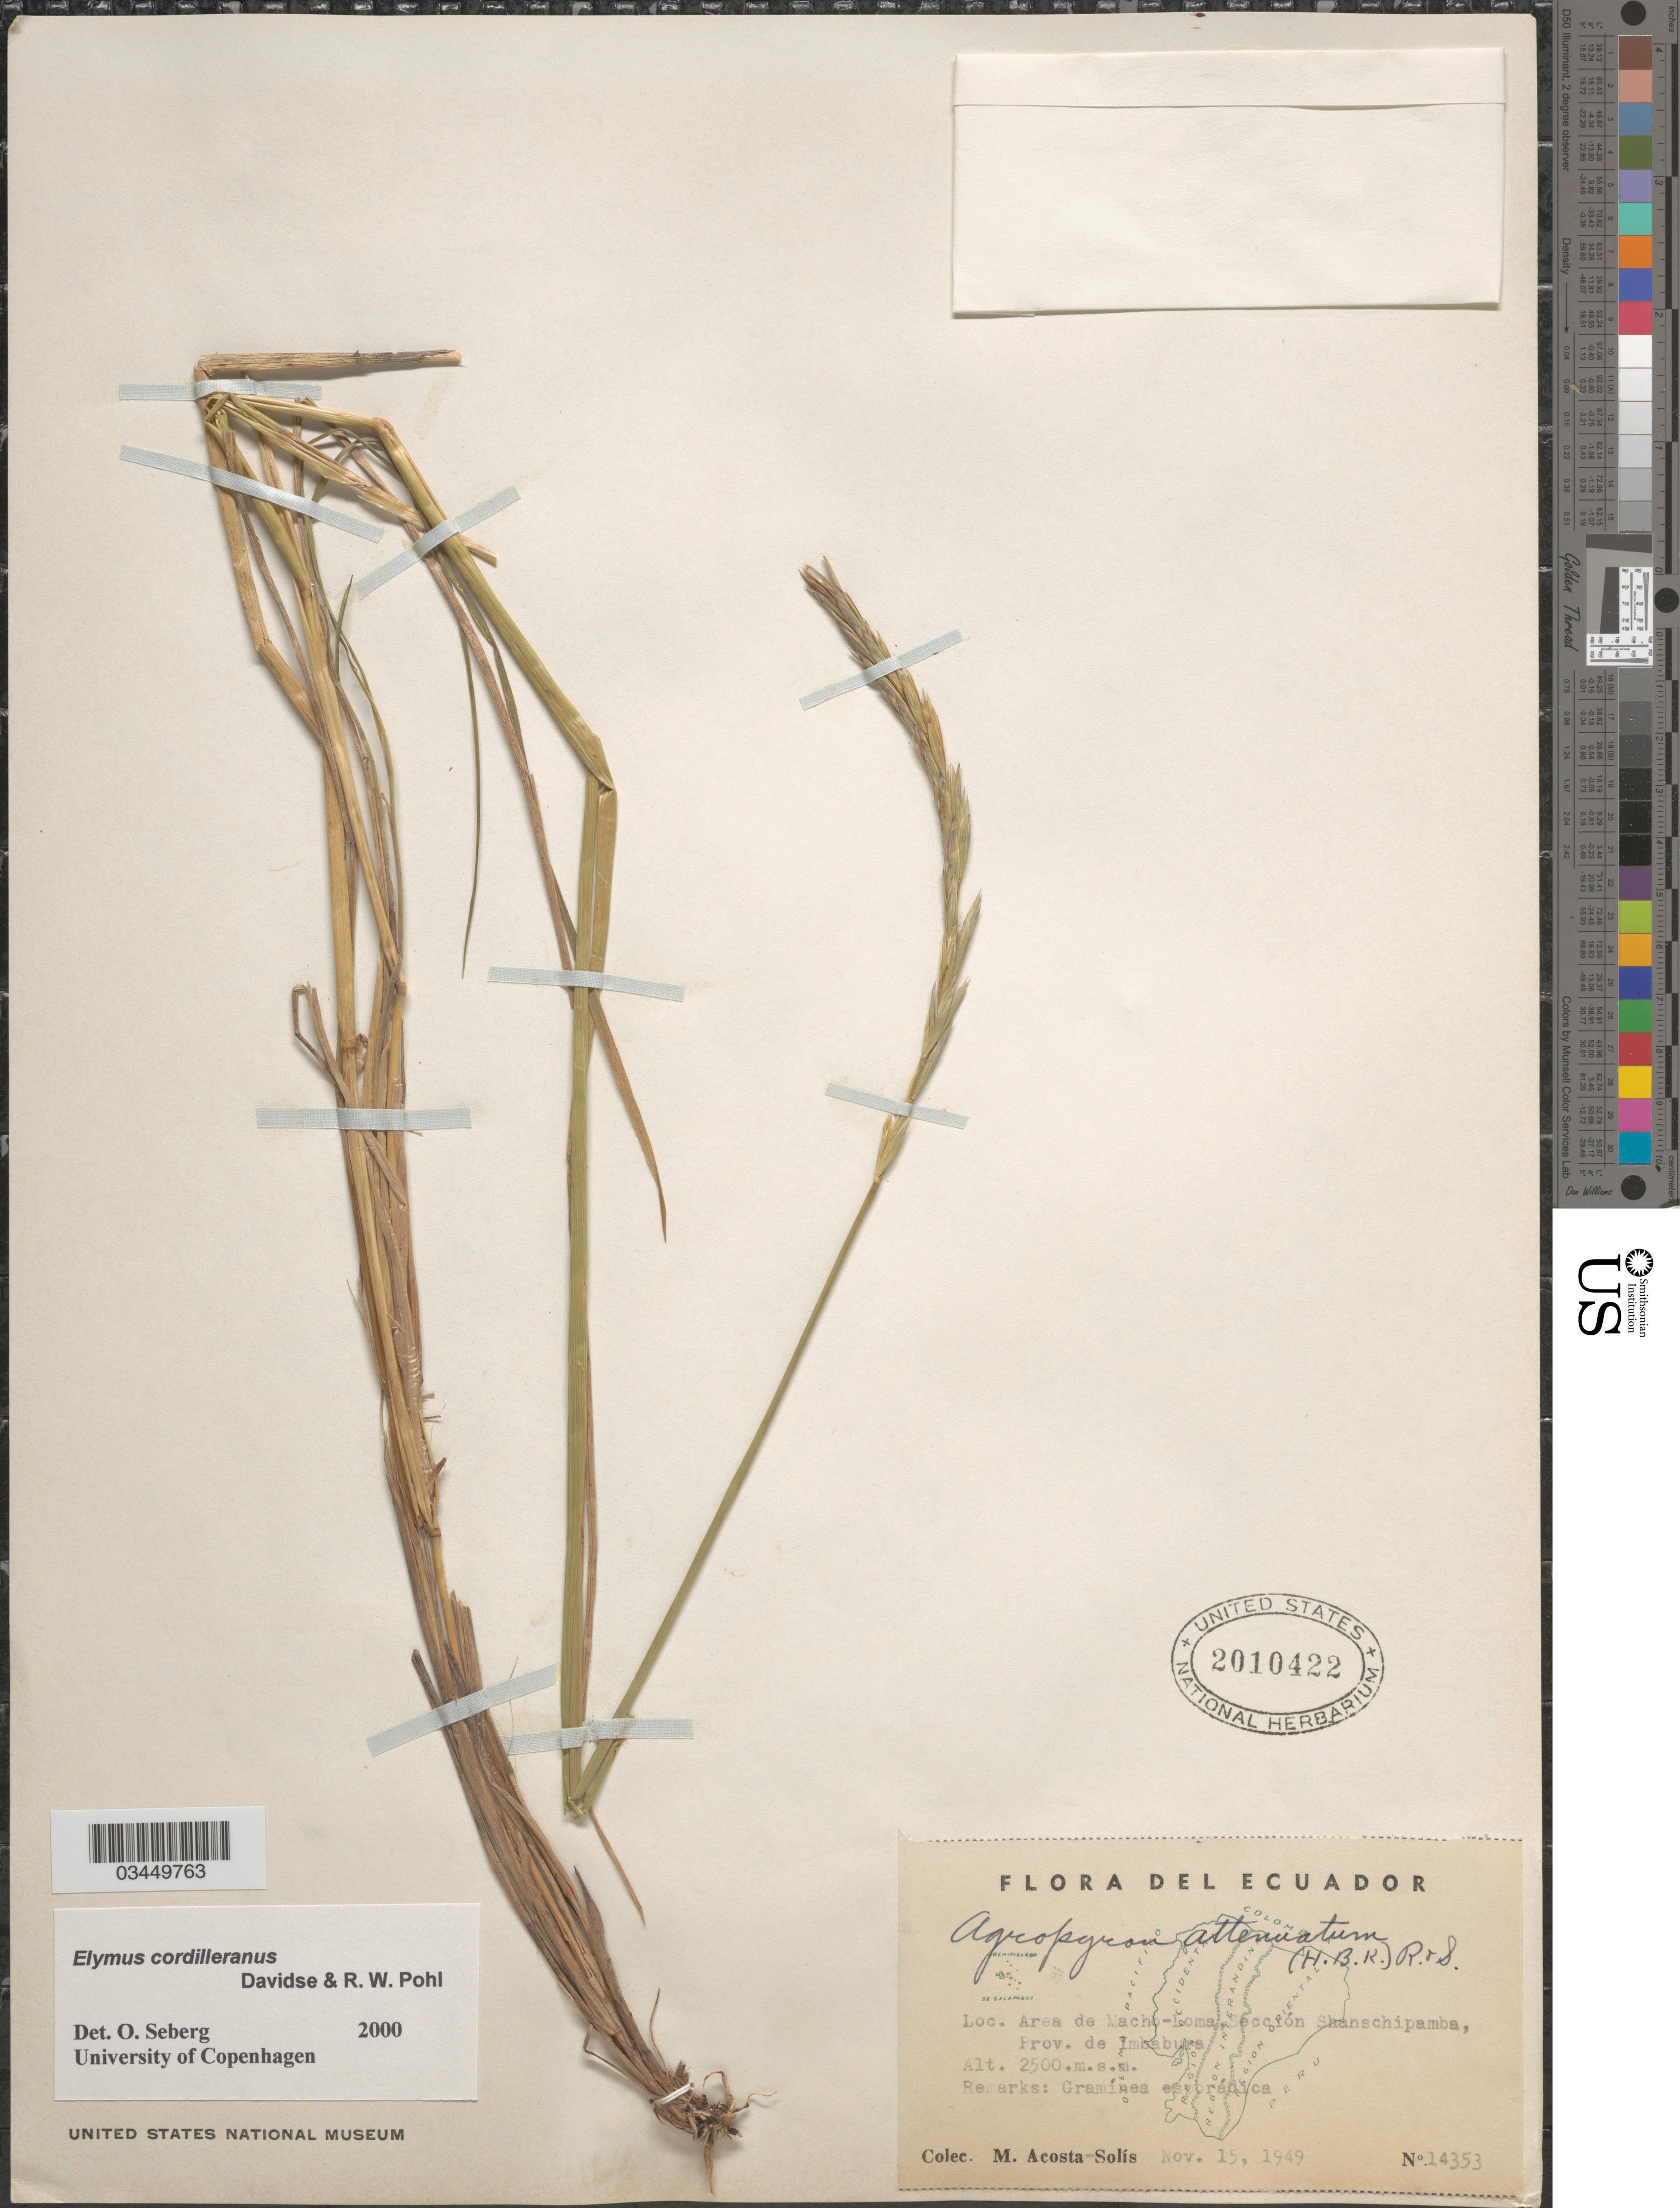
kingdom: Plantae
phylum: Tracheophyta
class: Liliopsida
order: Poales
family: Poaceae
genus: Elymus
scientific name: Elymus cordilleranus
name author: Davidse & R.W. Pohl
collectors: M. Acosta Solis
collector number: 14353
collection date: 1949-11-15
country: Ecuador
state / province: Imbabura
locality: Area de Macho-Loma, Sección Shanschipamba.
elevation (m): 2500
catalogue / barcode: US 2010422